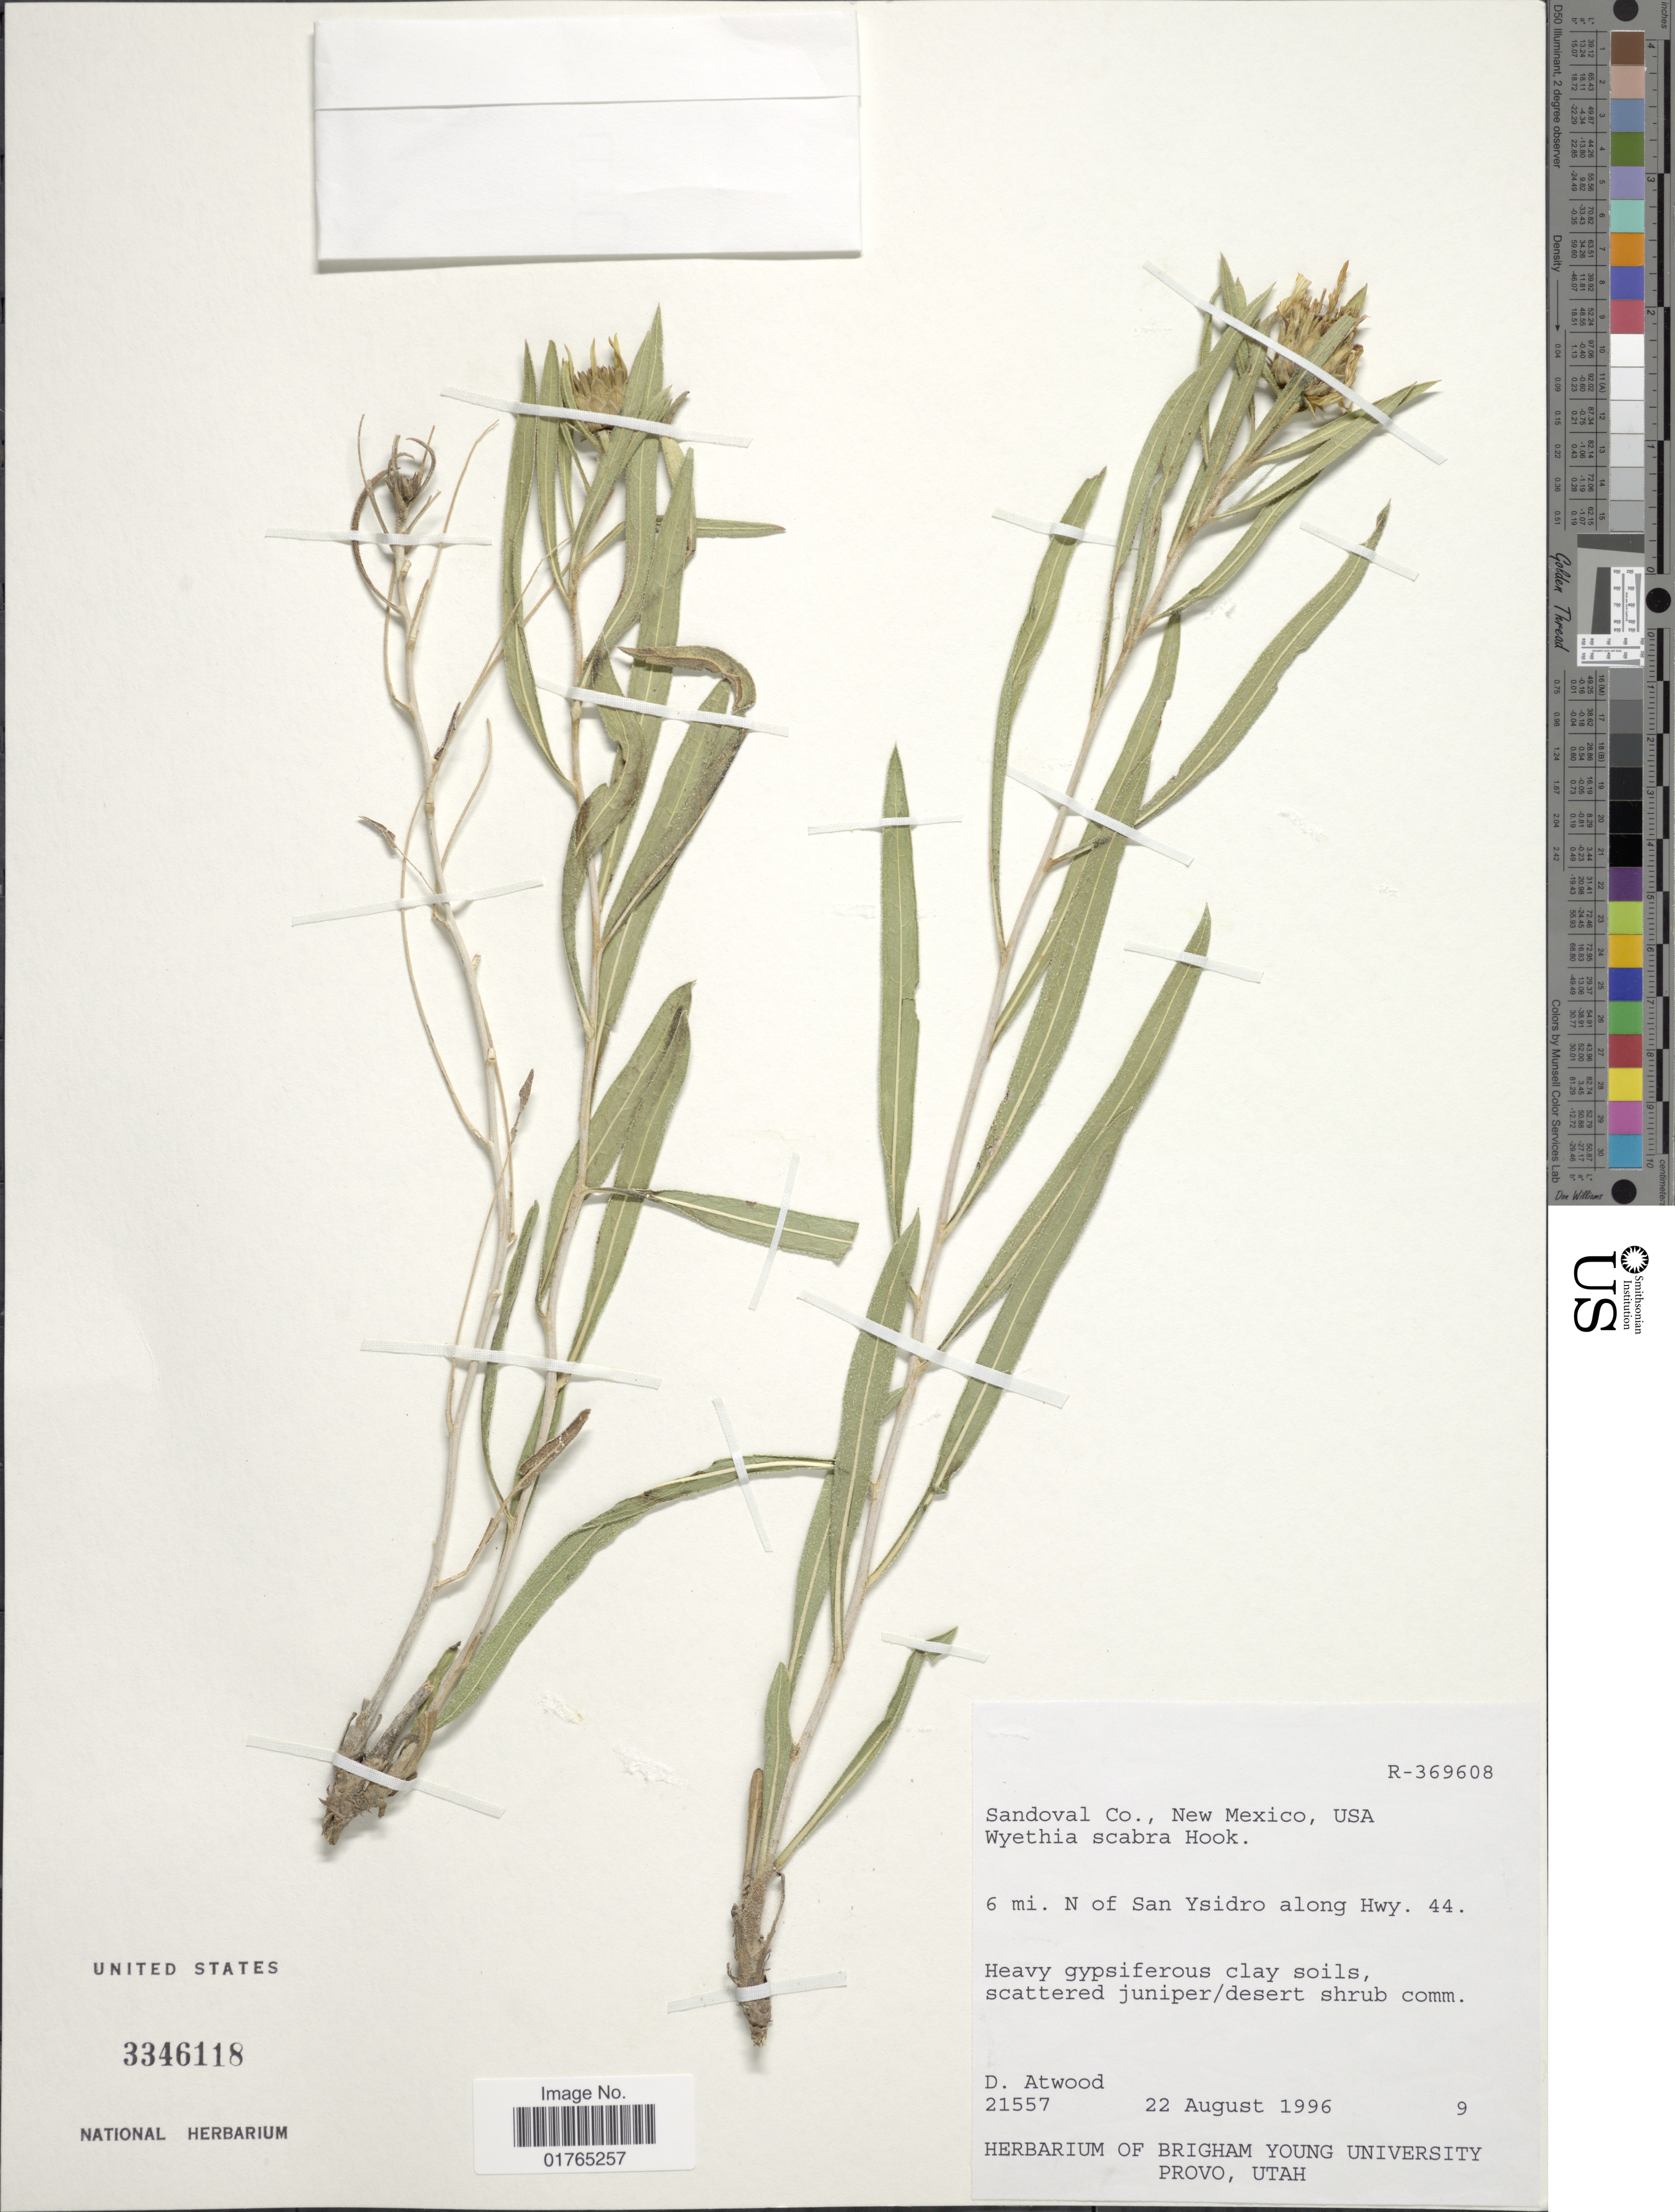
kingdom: Plantae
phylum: Tracheophyta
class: Magnoliopsida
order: Asterales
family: Asteraceae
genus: Wyethia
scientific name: Wyethia scabra var. canescens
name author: W.A. Weber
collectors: D. Atwood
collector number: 21557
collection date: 1996-08-22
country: United States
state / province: New Mexico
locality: Sandoval Co., 6 mi. N of San Ysidro along Hwy. 44.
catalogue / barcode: US 3346118